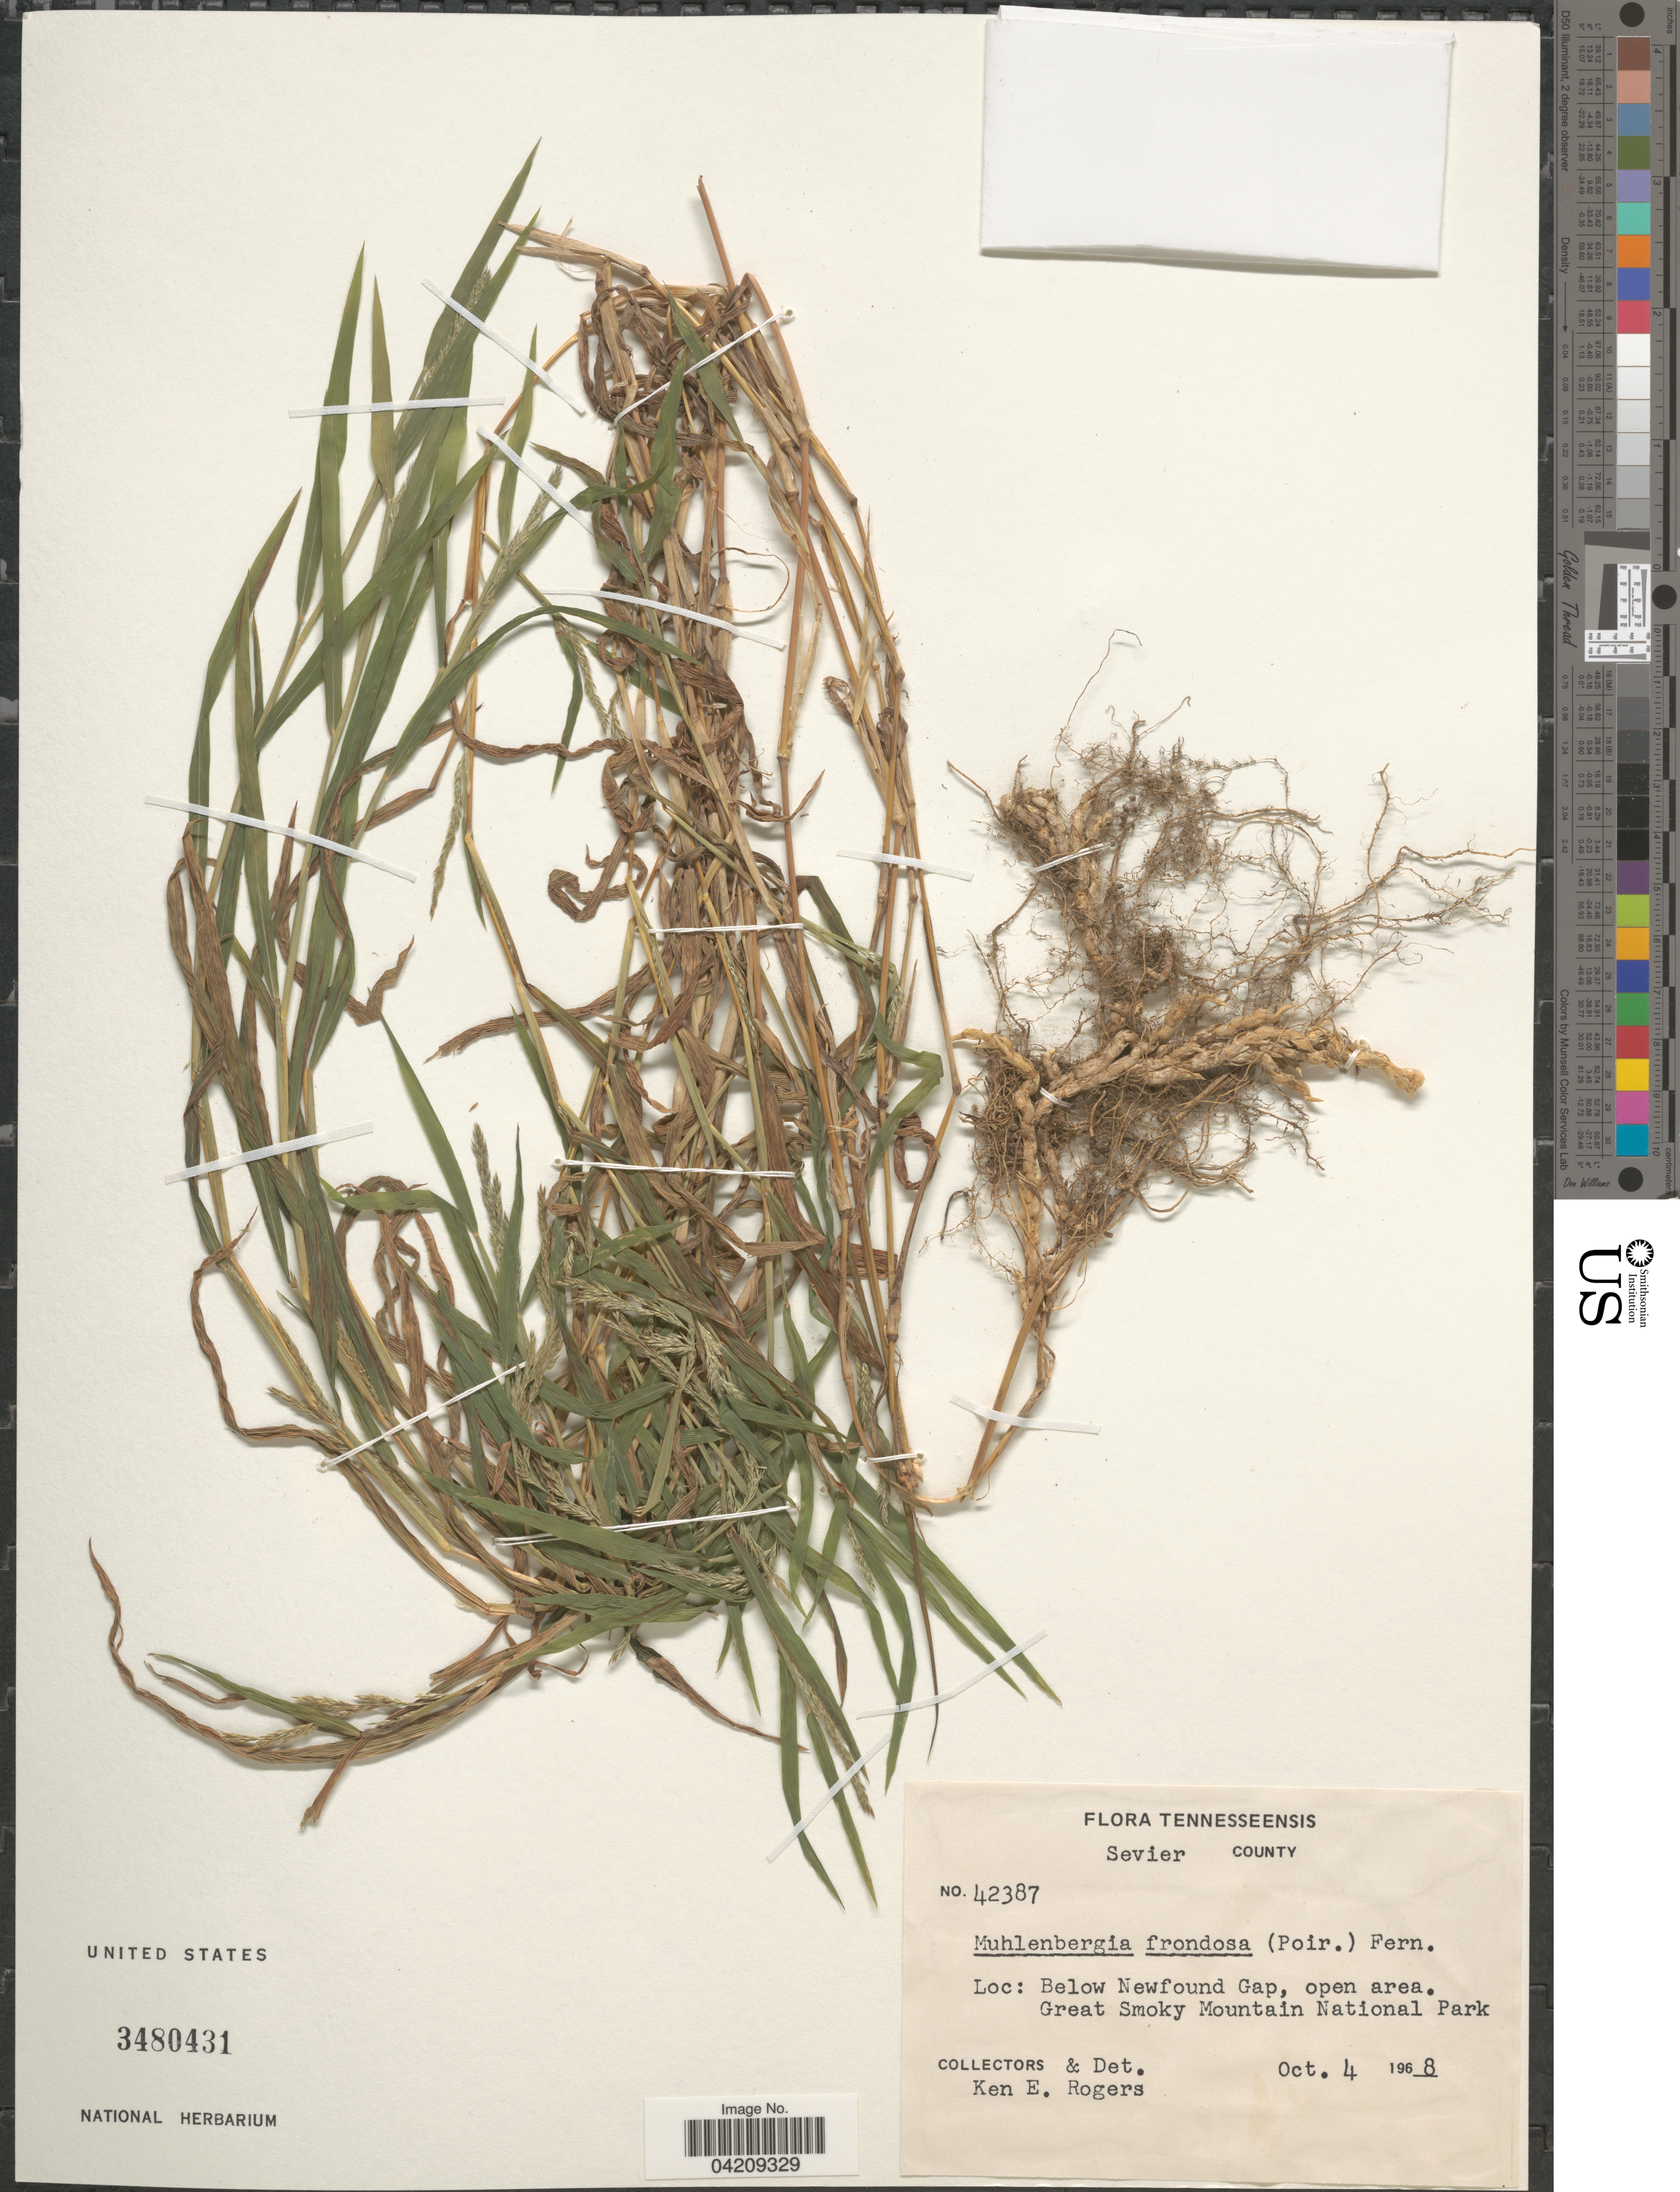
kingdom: Plantae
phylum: Tracheophyta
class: Liliopsida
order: Poales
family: Poaceae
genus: Muhlenbergia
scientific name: Muhlenbergia frondosa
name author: (Poir.) Fernald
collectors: K. Rogers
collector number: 42387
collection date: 1968-10-04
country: United States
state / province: Tennessee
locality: Sevier County. Below Newfound Gap, open area. Great Smoky Mountain National Park.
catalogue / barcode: US 3480431